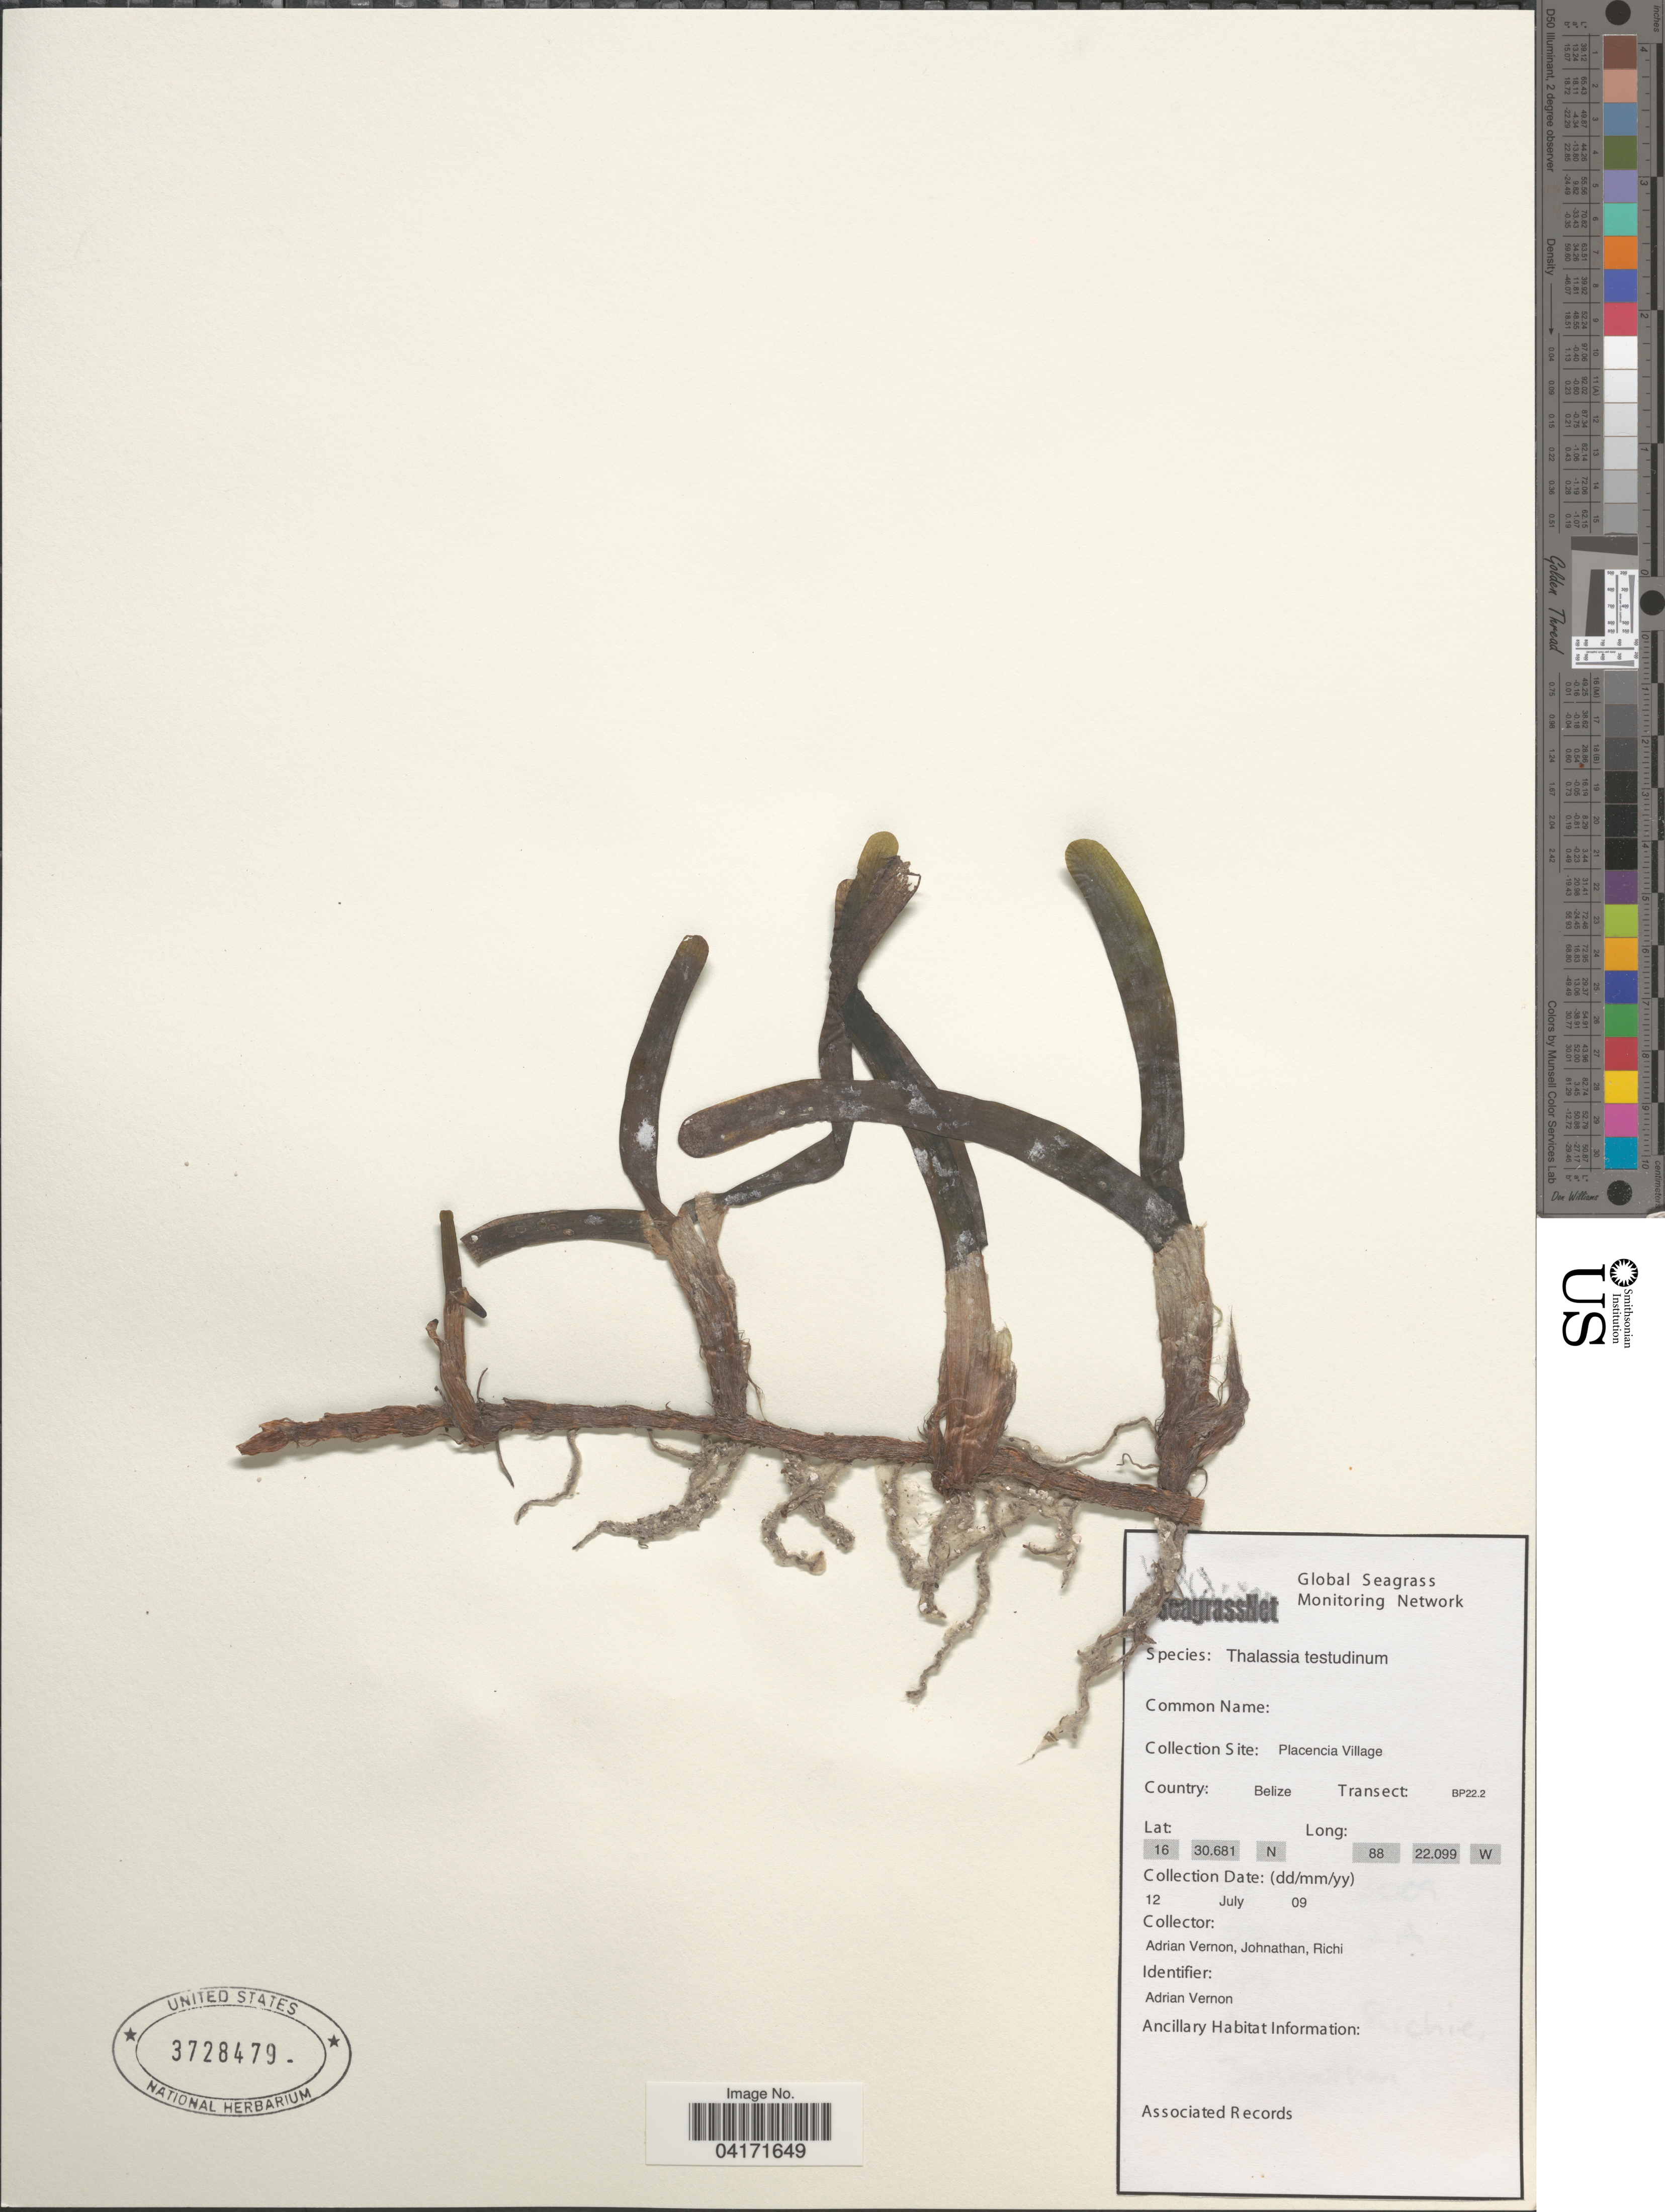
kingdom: Plantae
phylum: Tracheophyta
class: Liliopsida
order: Alismatales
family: Hydrocharitaceae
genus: Thalassia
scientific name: Thalassia testudinum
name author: Banks & Sol. ex K.D. Koenig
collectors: A. Vernon, Johnathan & Richi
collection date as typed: Transcribed d/m/y: 12/7/9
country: Belize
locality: Placencia Village. Transect: BP22.2.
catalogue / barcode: US 3728479